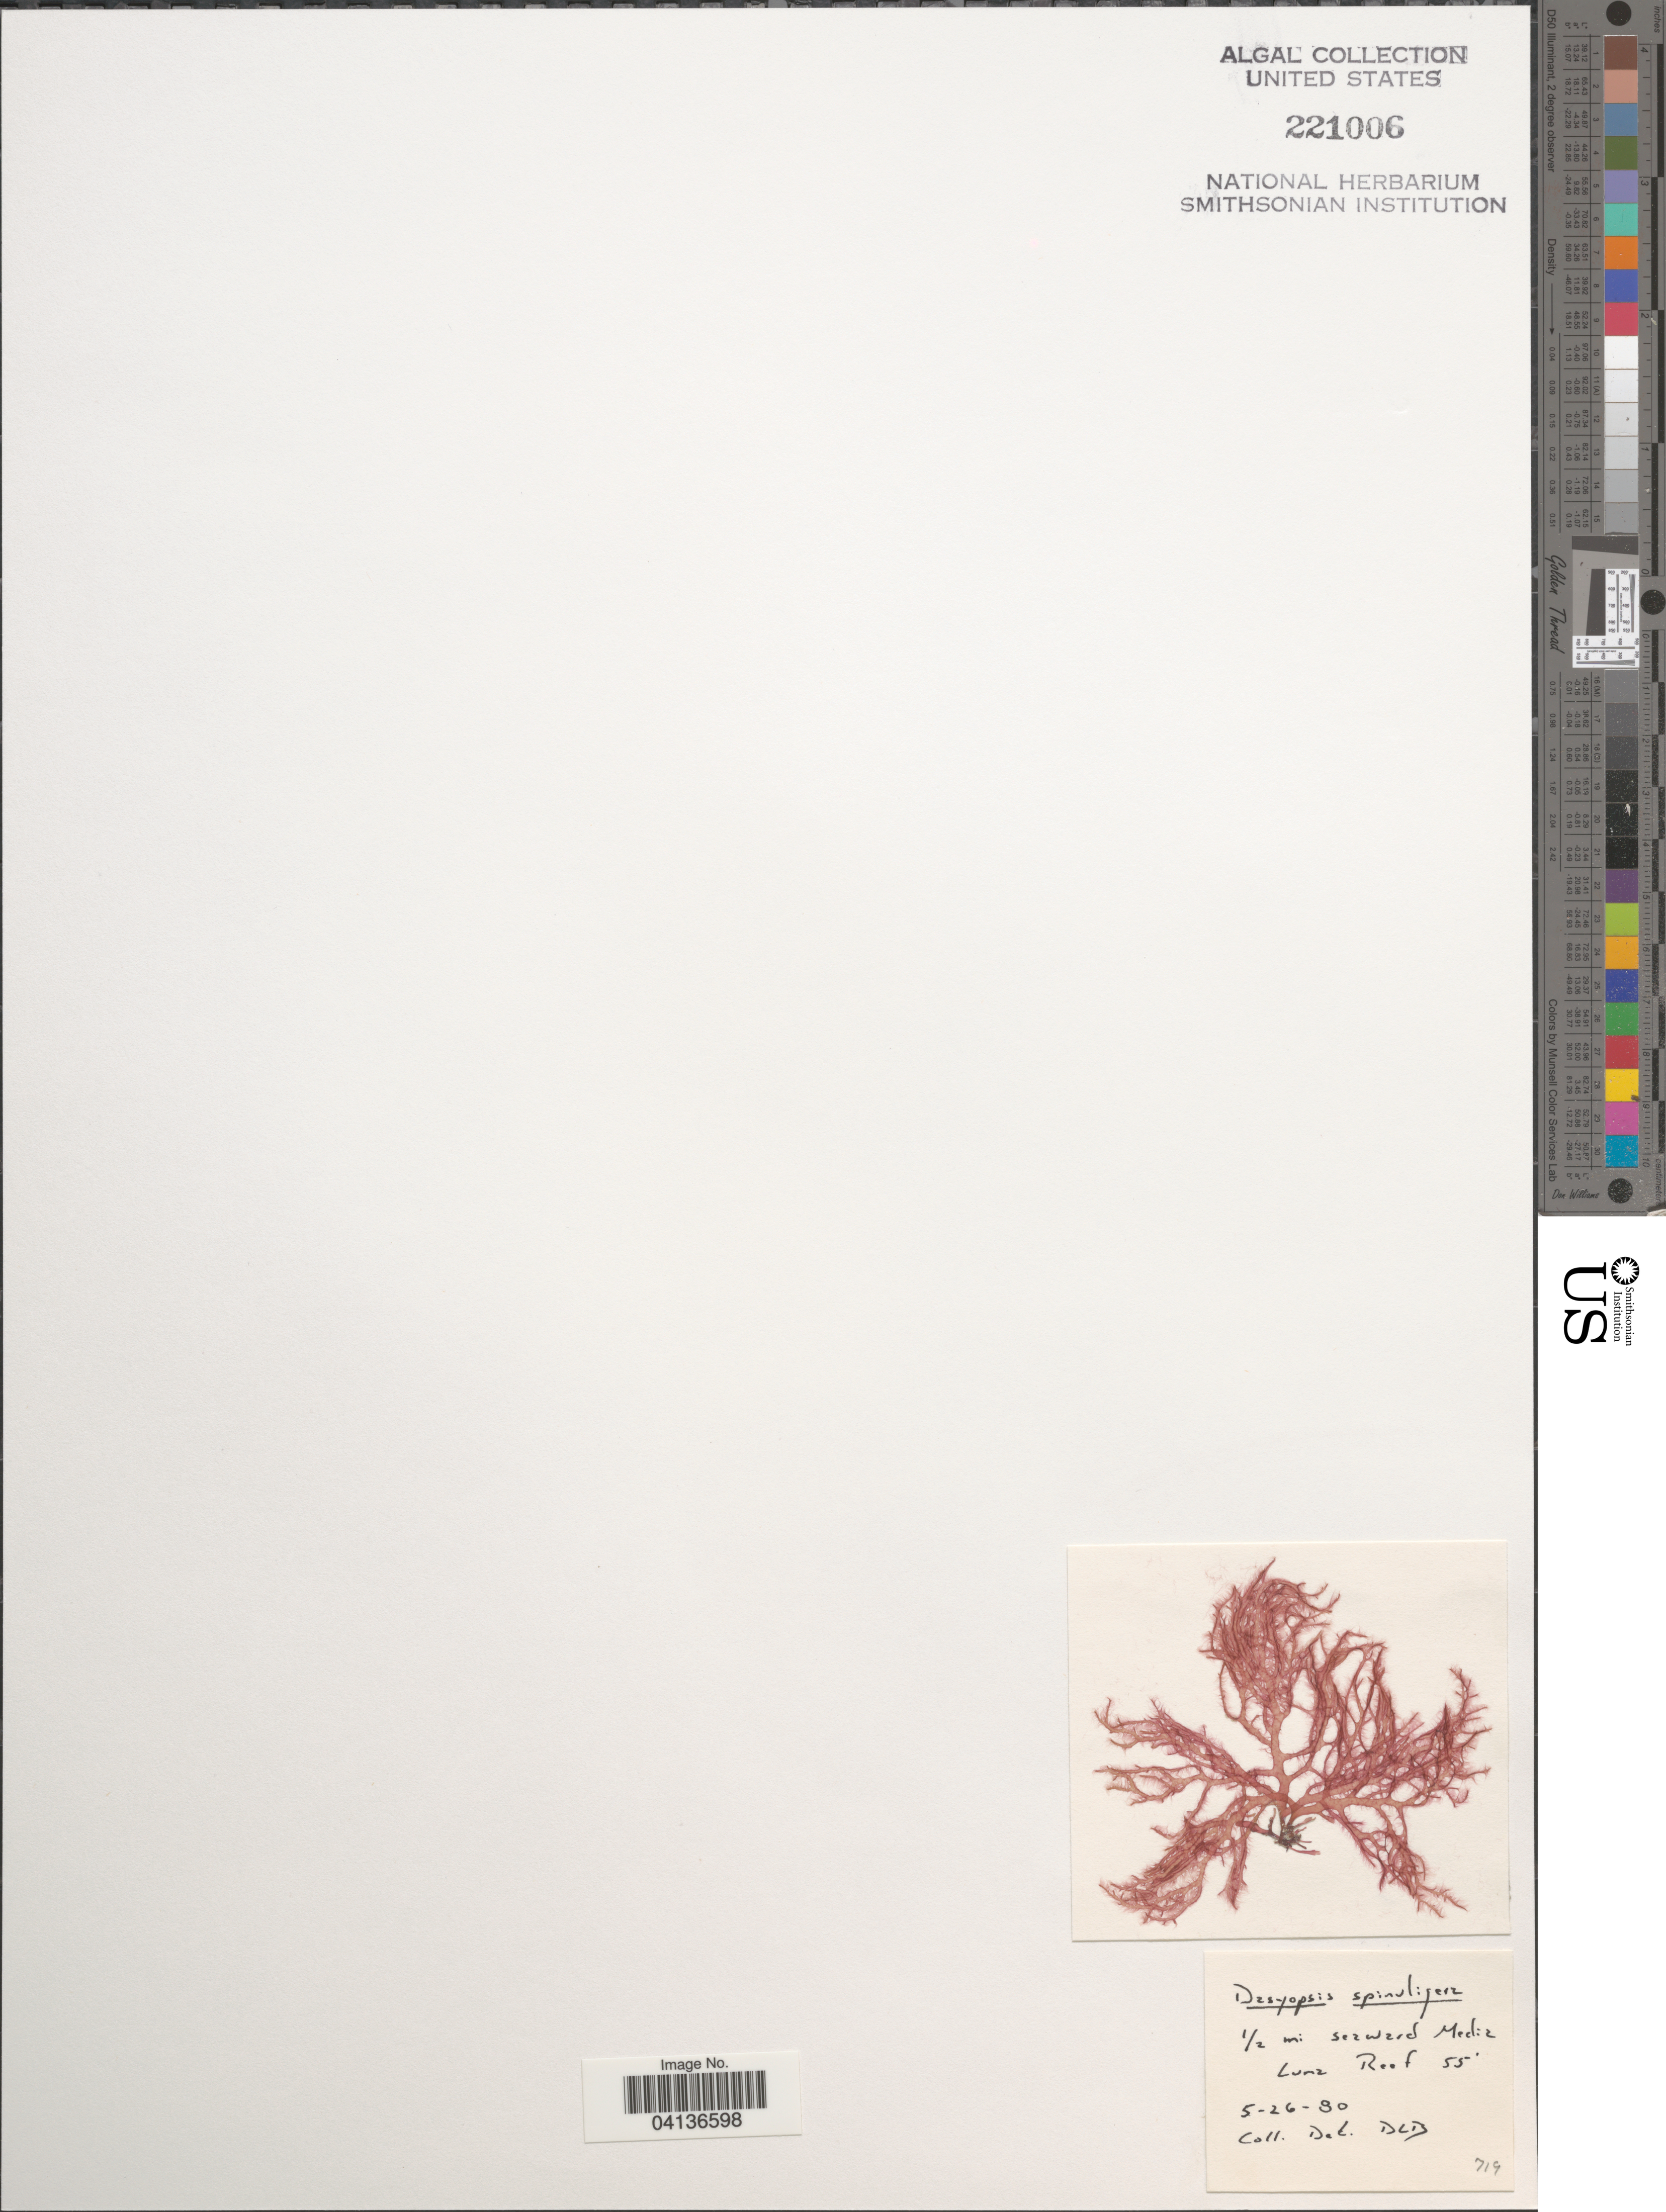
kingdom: Plantae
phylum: Rhodophyta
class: Florideophyceae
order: Ceramiales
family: Dasyaceae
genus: Dasya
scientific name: Dasya spinuligera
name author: Collins & Herv.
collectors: D. L. B.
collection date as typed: Transcribed d/m/y: 26/5/80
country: Puerto Rico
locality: ½ mi seaward Media Luna Reef.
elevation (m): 17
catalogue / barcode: US 221006